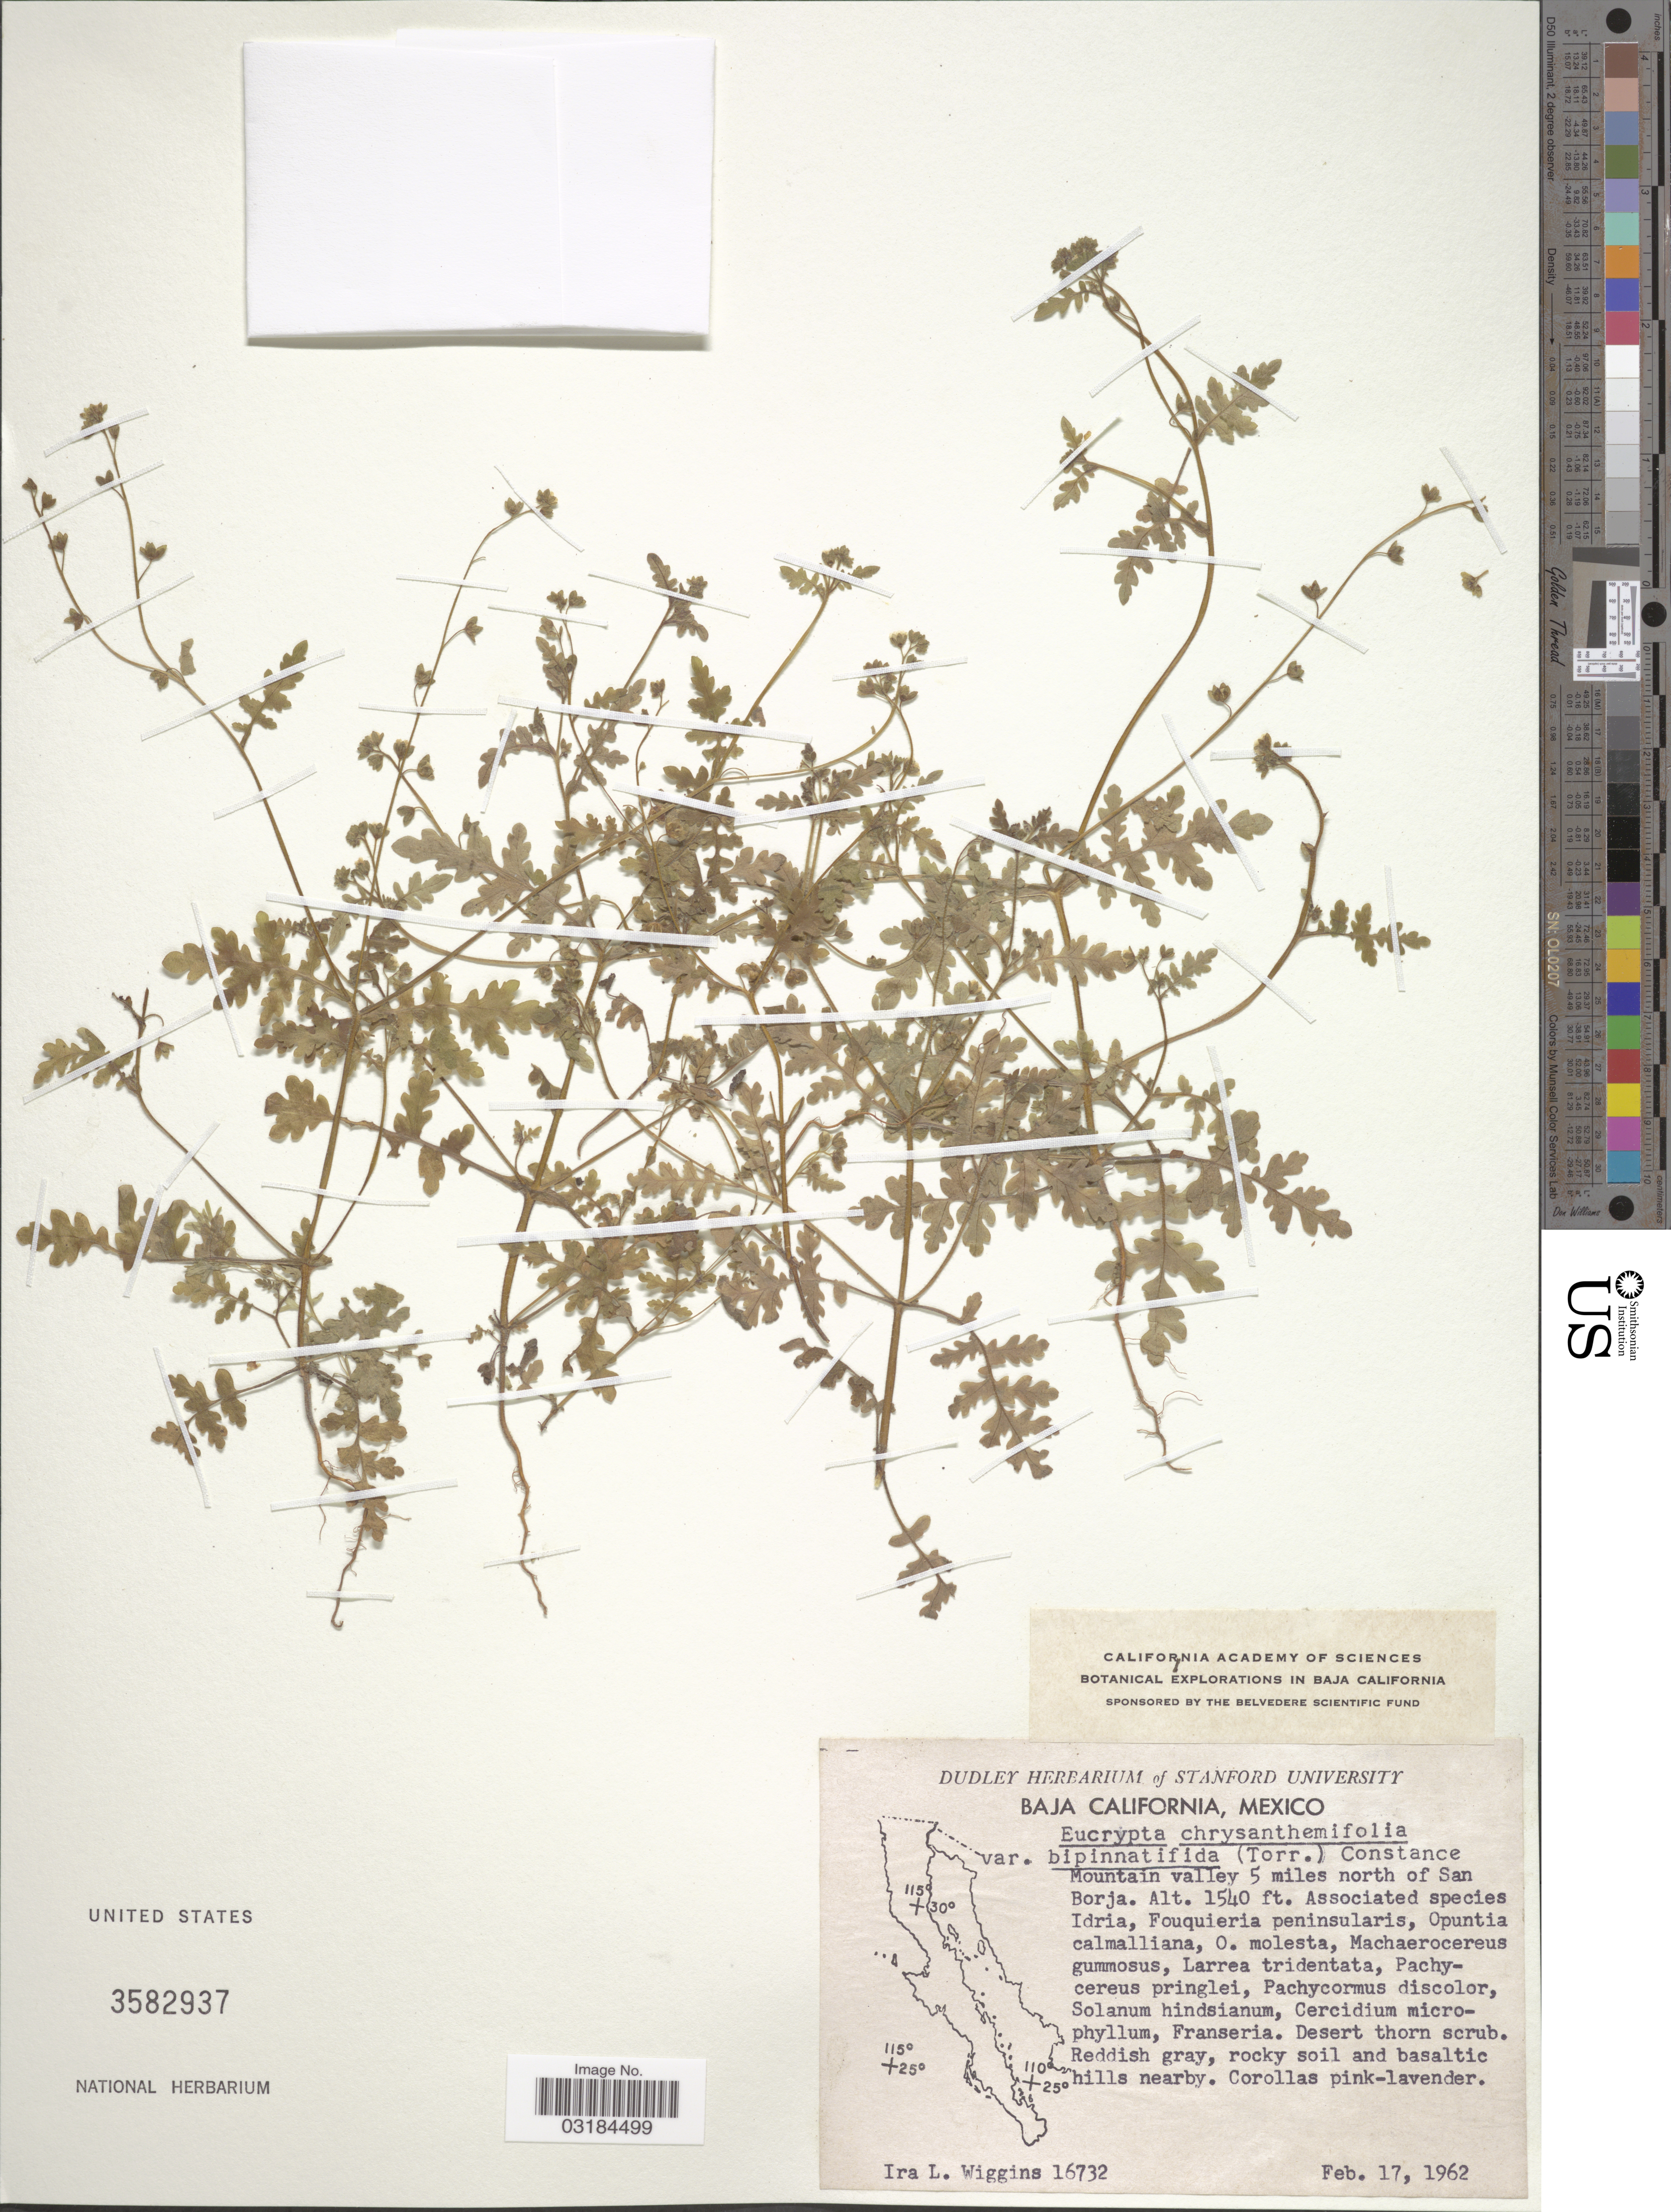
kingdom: Plantae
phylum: Tracheophyta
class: Magnoliopsida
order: Boraginales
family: Hydrophyllaceae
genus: Eucrypta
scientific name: Eucrypta chrysanthemifolia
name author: (Benth.) Greene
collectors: I. L. Wiggins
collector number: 16732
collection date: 1962-02-17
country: Mexico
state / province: Baja California Norte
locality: Mountain valley 5 miles north of San Borja.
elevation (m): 469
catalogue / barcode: US 3582937